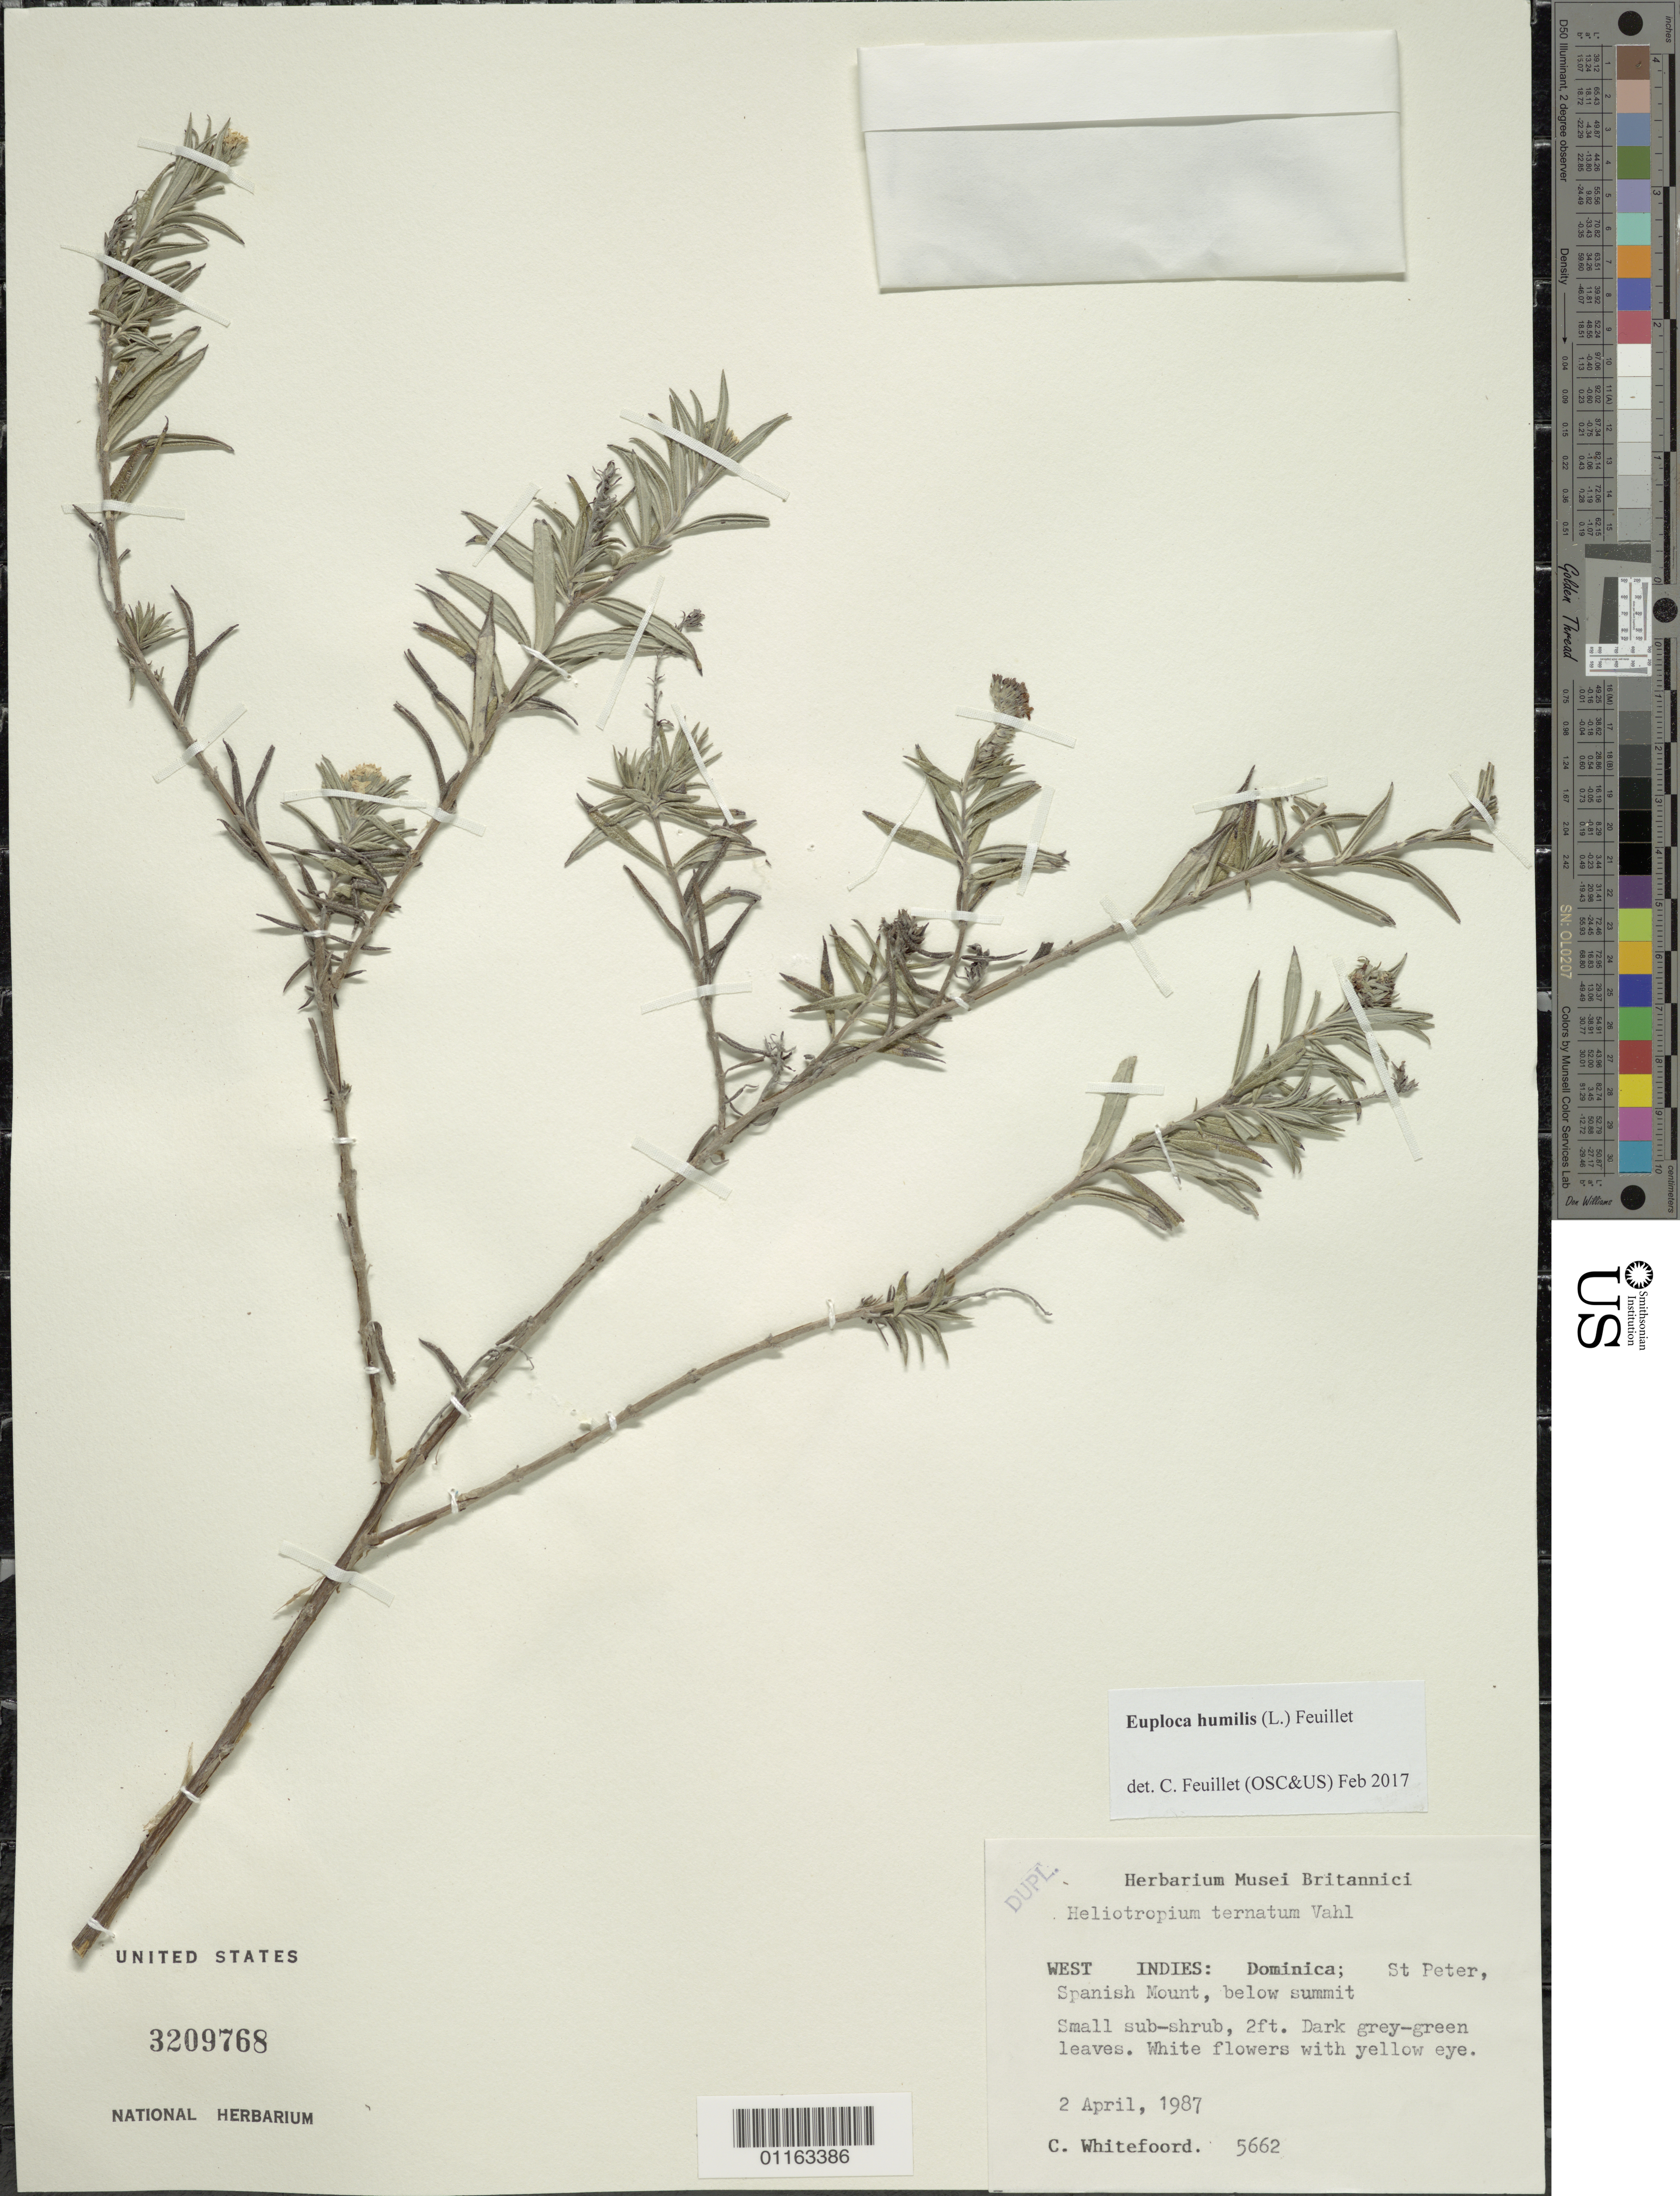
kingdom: Plantae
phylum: Tracheophyta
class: Magnoliopsida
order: Boraginales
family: Heliotropiaceae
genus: Euploca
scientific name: Euploca humilis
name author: (L.) Feuillet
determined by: Feuillet, C.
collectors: C. Whitefoord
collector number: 5662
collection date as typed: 02 Apr 1987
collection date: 1987-04-02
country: Dominica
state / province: St. Peter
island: Dominica I.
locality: Spanish Mount below summit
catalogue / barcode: US 3209768